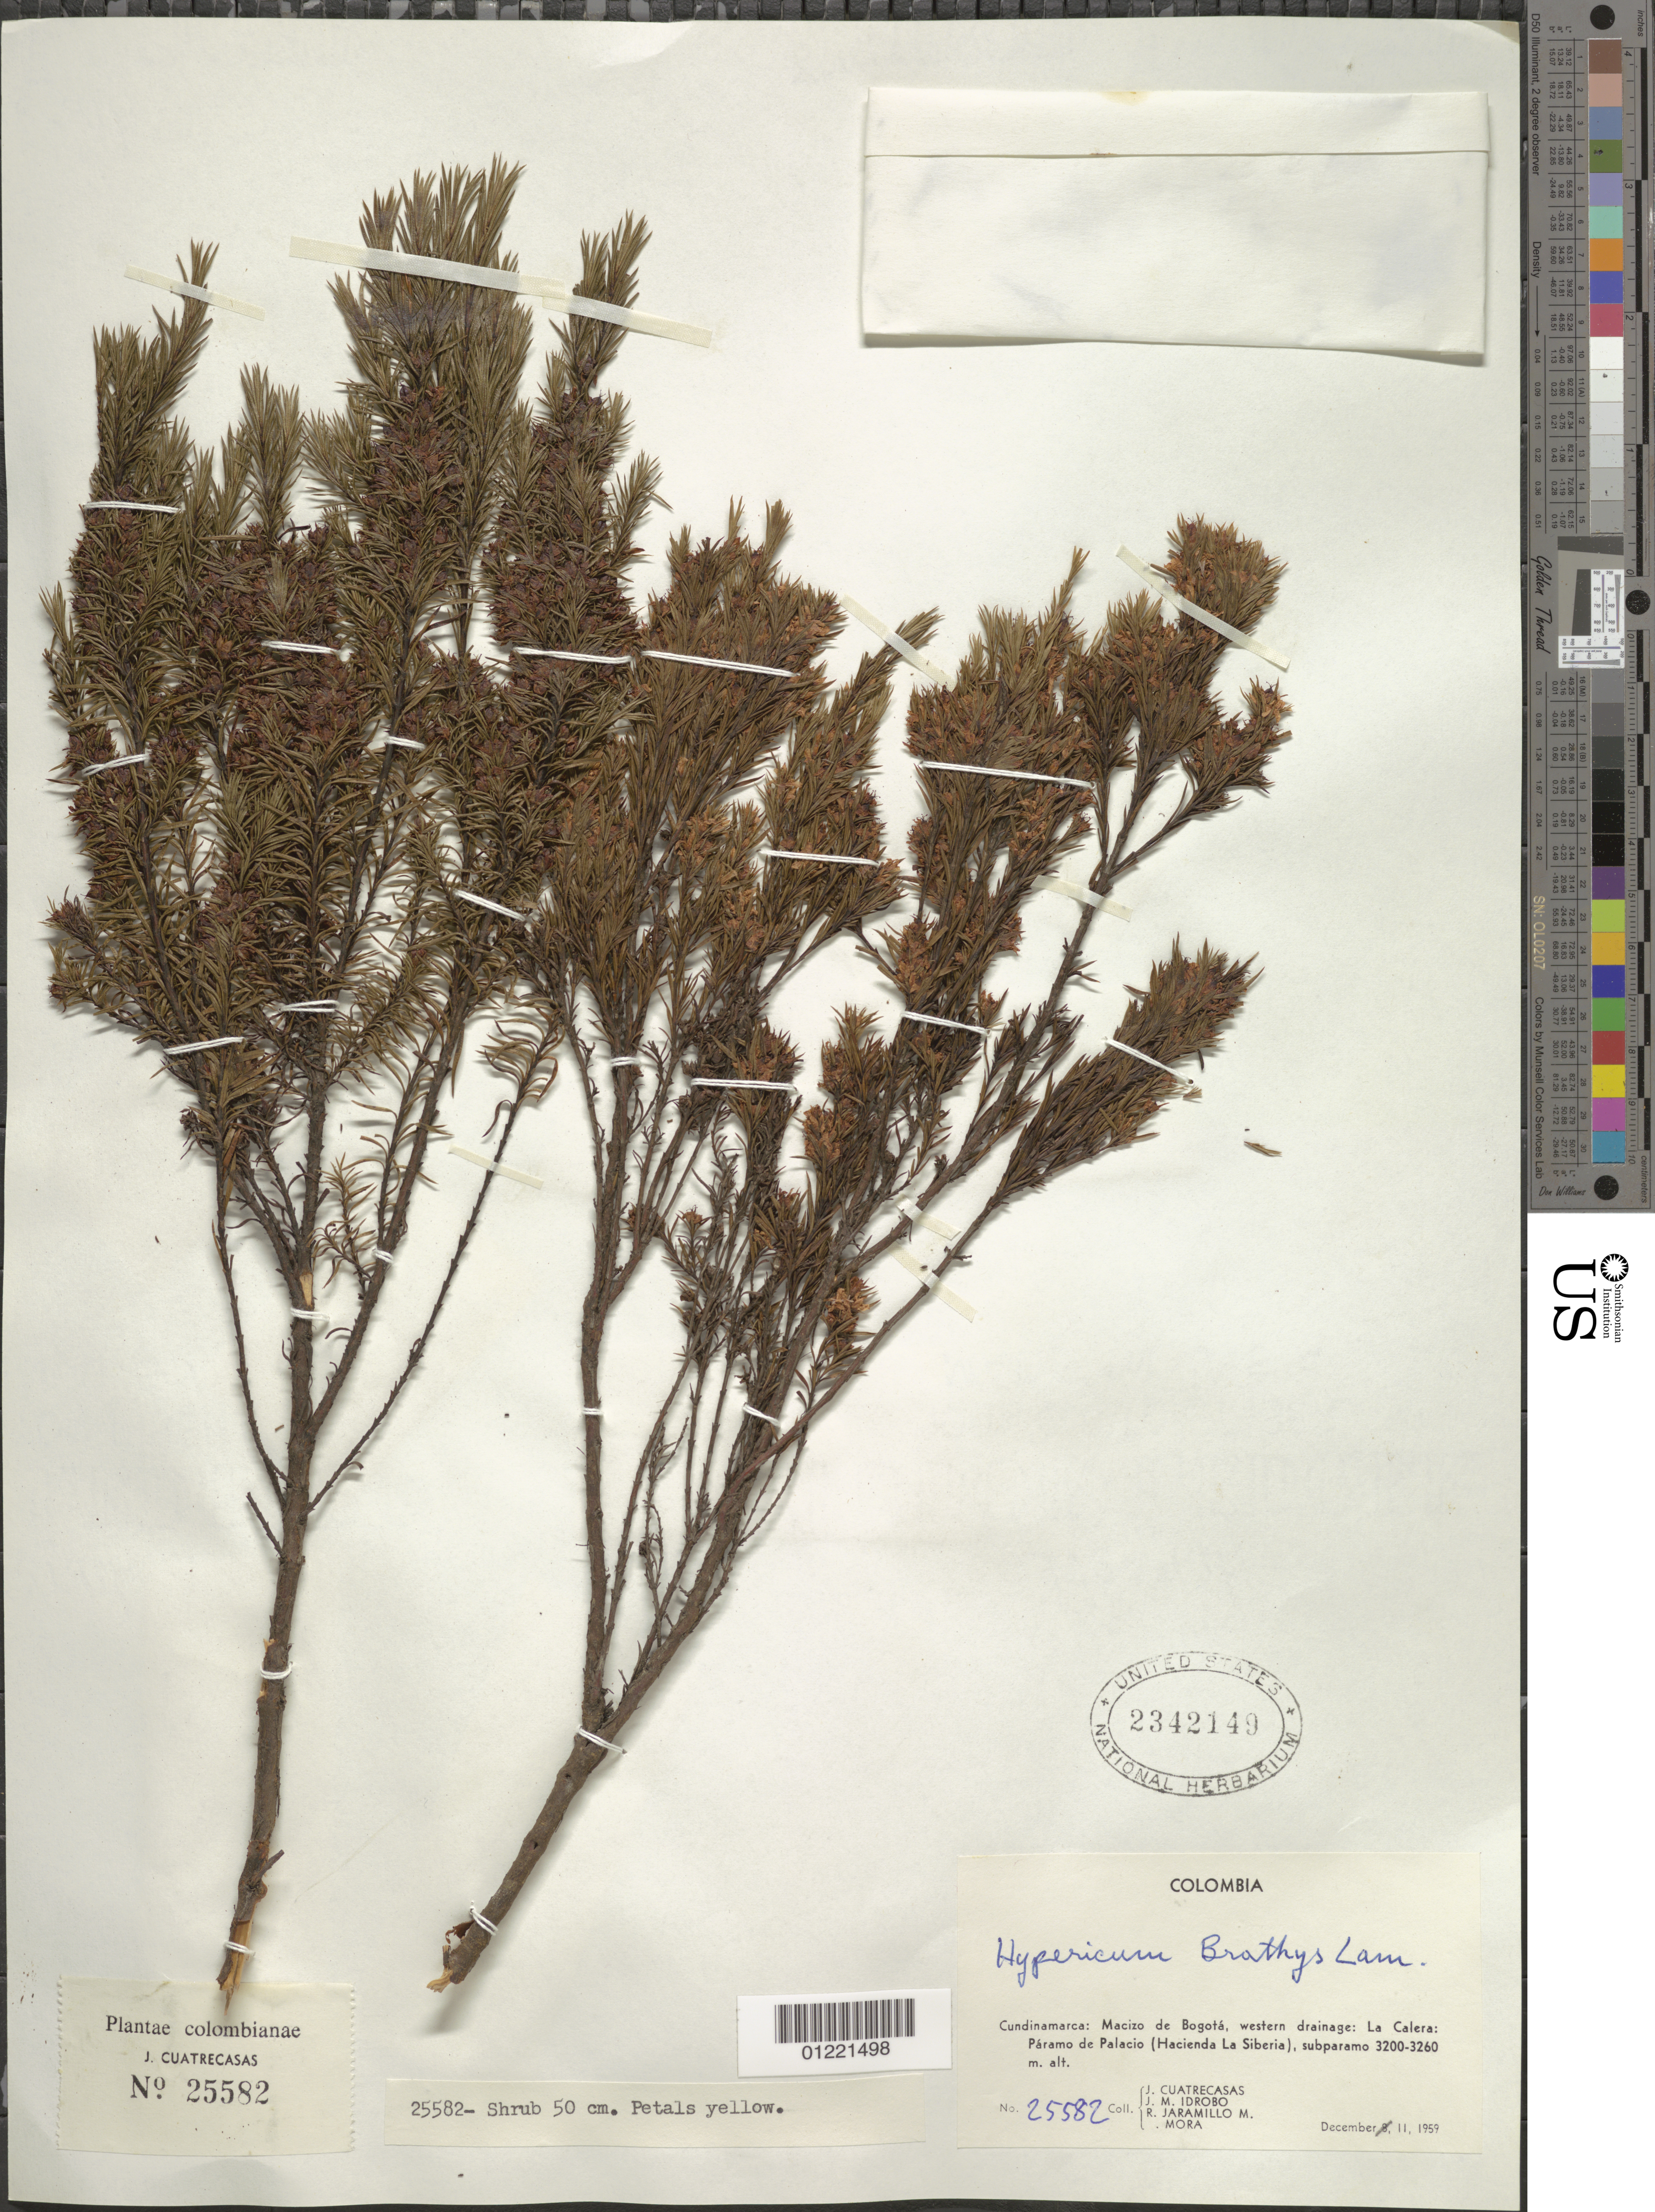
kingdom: Plantae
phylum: Tracheophyta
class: Magnoliopsida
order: Malpighiales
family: Hypericaceae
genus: Hypericum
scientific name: Hypericum juniperinum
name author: Kunth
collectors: J. Cuatrecasas, J. M. Idrobo, R. Jaramillo M. & L. E. Mora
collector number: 25582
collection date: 1959-12-11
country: Colombia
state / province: Cundinamarca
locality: Macizo de Bogotá, western drainage: La Calera: Páramo de Palacio (Hacienda la Siberia)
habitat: subparamo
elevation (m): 3200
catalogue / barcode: US 2342149